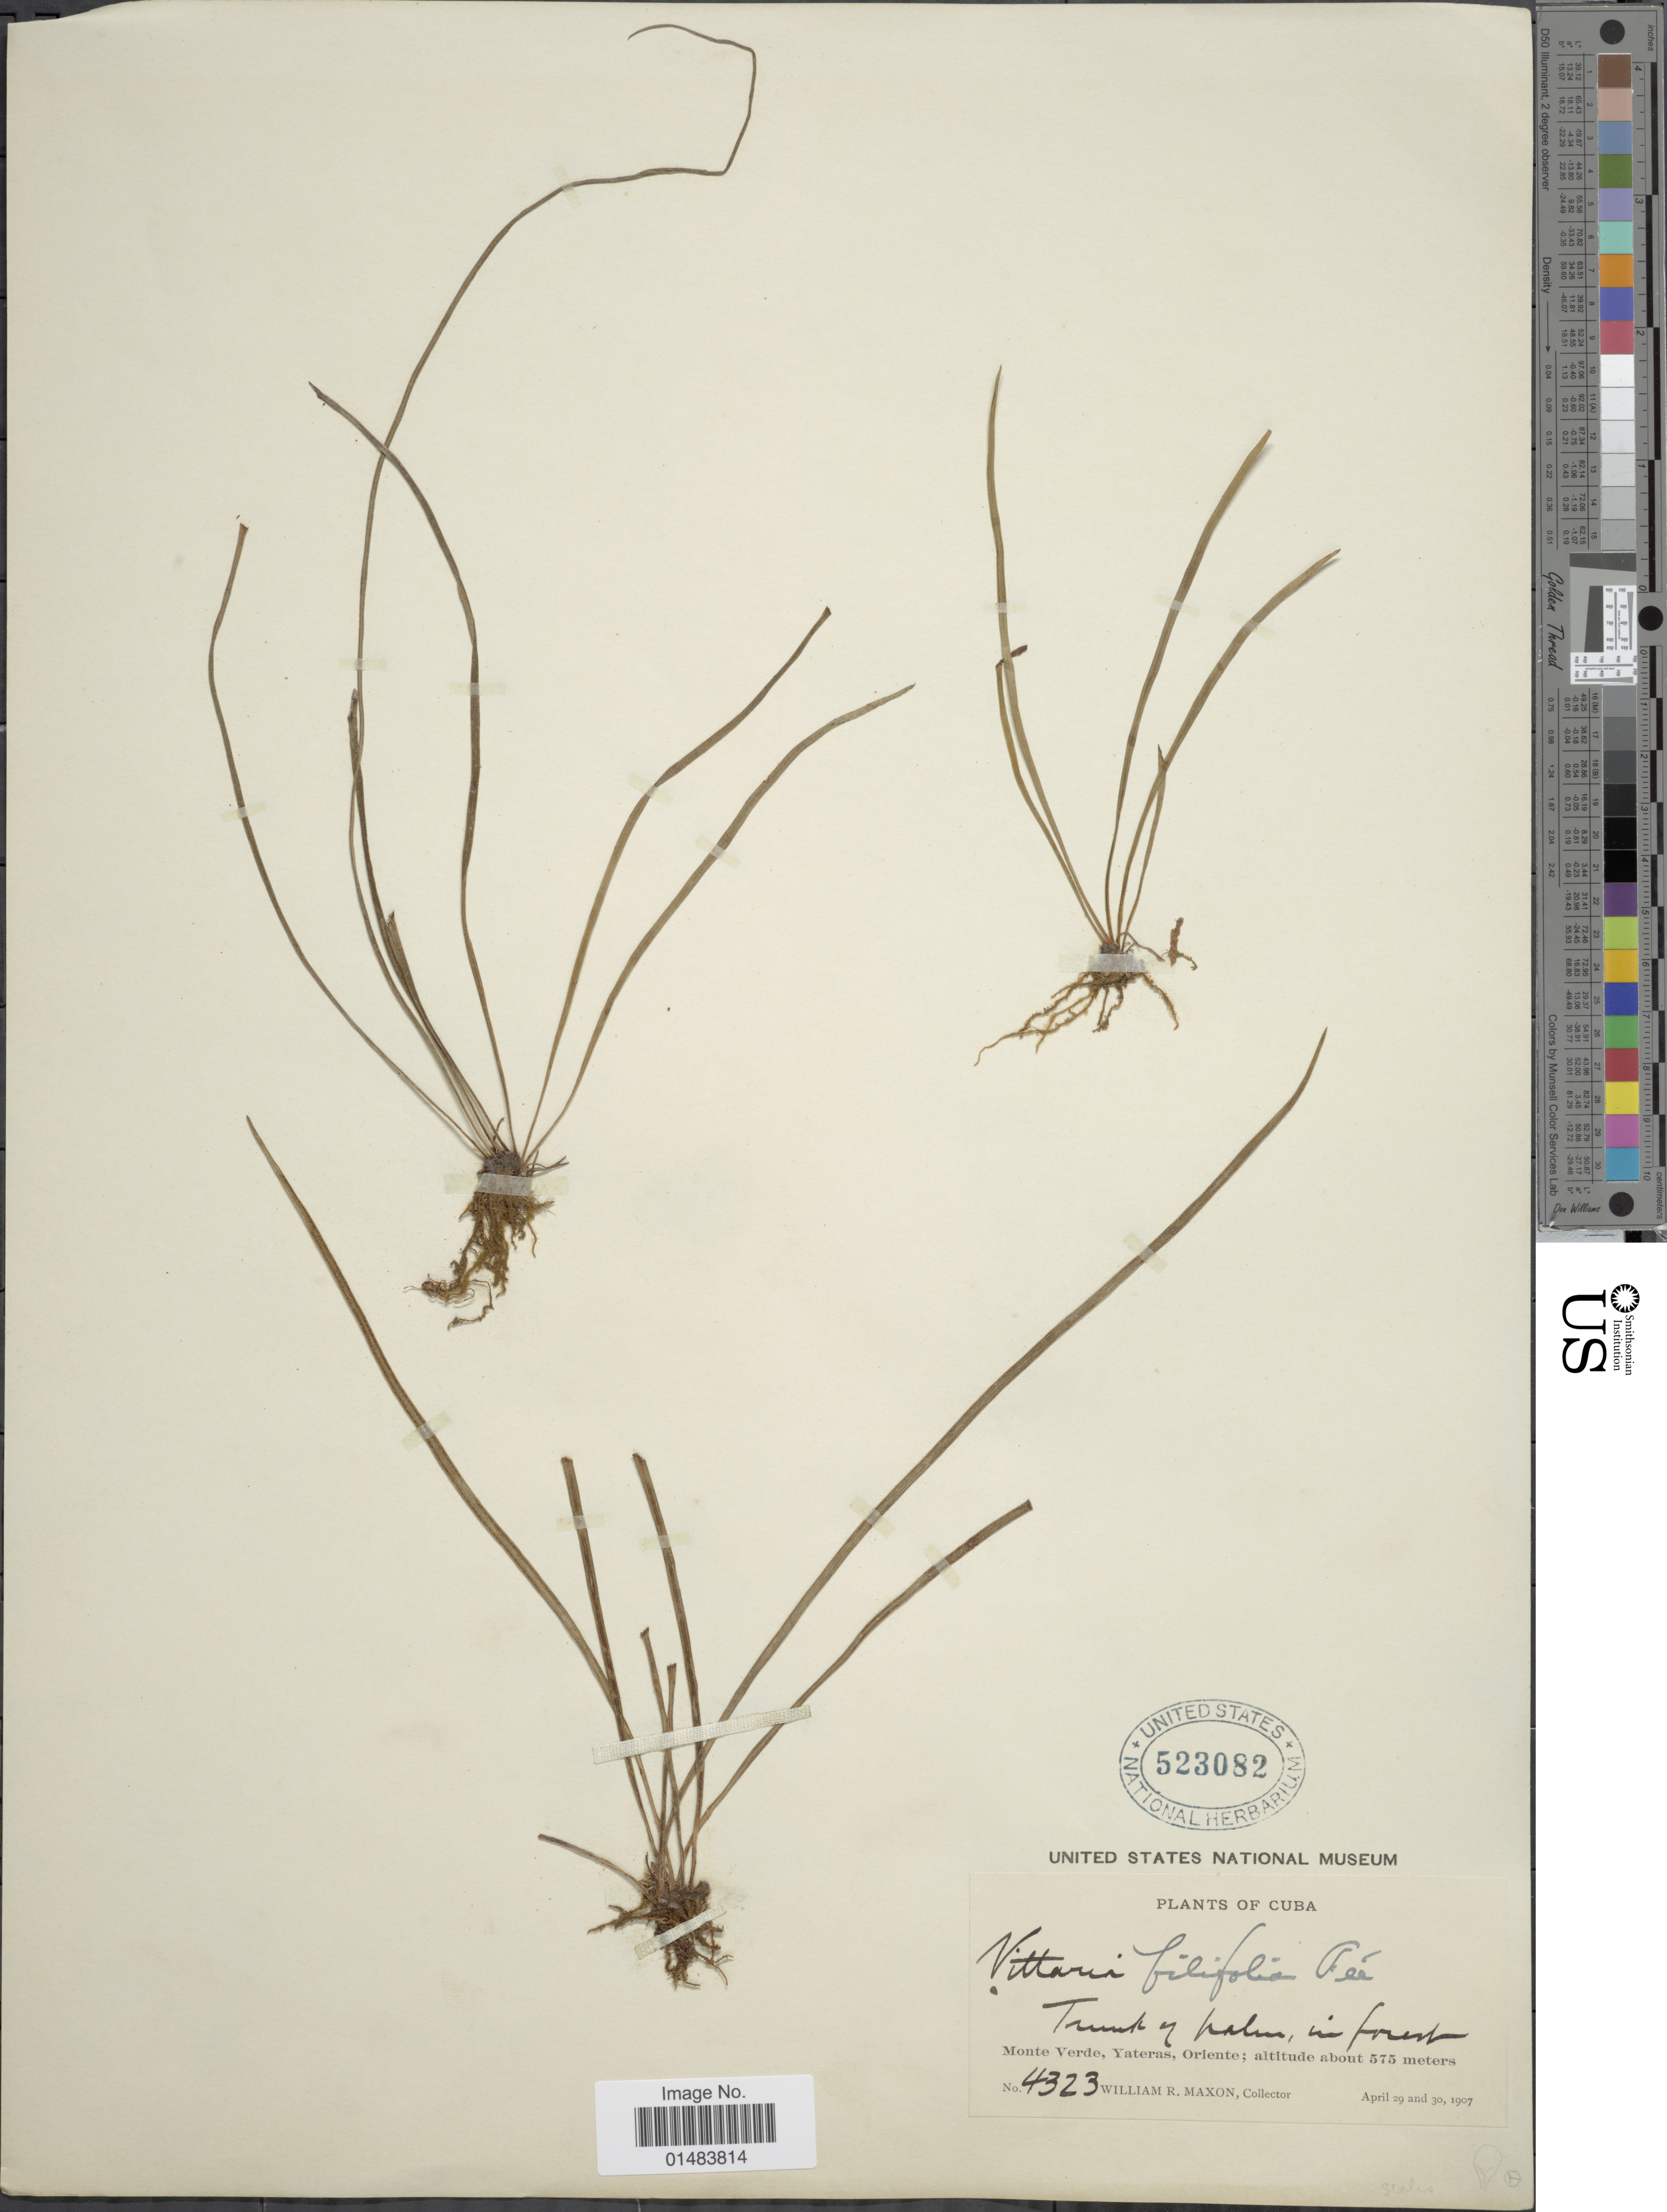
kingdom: Plantae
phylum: Tracheophyta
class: Polypodiopsida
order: Polypodiales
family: Pteridaceae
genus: Vittaria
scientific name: Vittaria graminifolia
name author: Kaulf.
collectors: W. R. Maxon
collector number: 4323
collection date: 1907-04-29/1907-04-30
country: Cuba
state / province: Oriente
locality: Plants of Cuba, Monte Verde, Yateras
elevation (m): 575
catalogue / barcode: US 523082